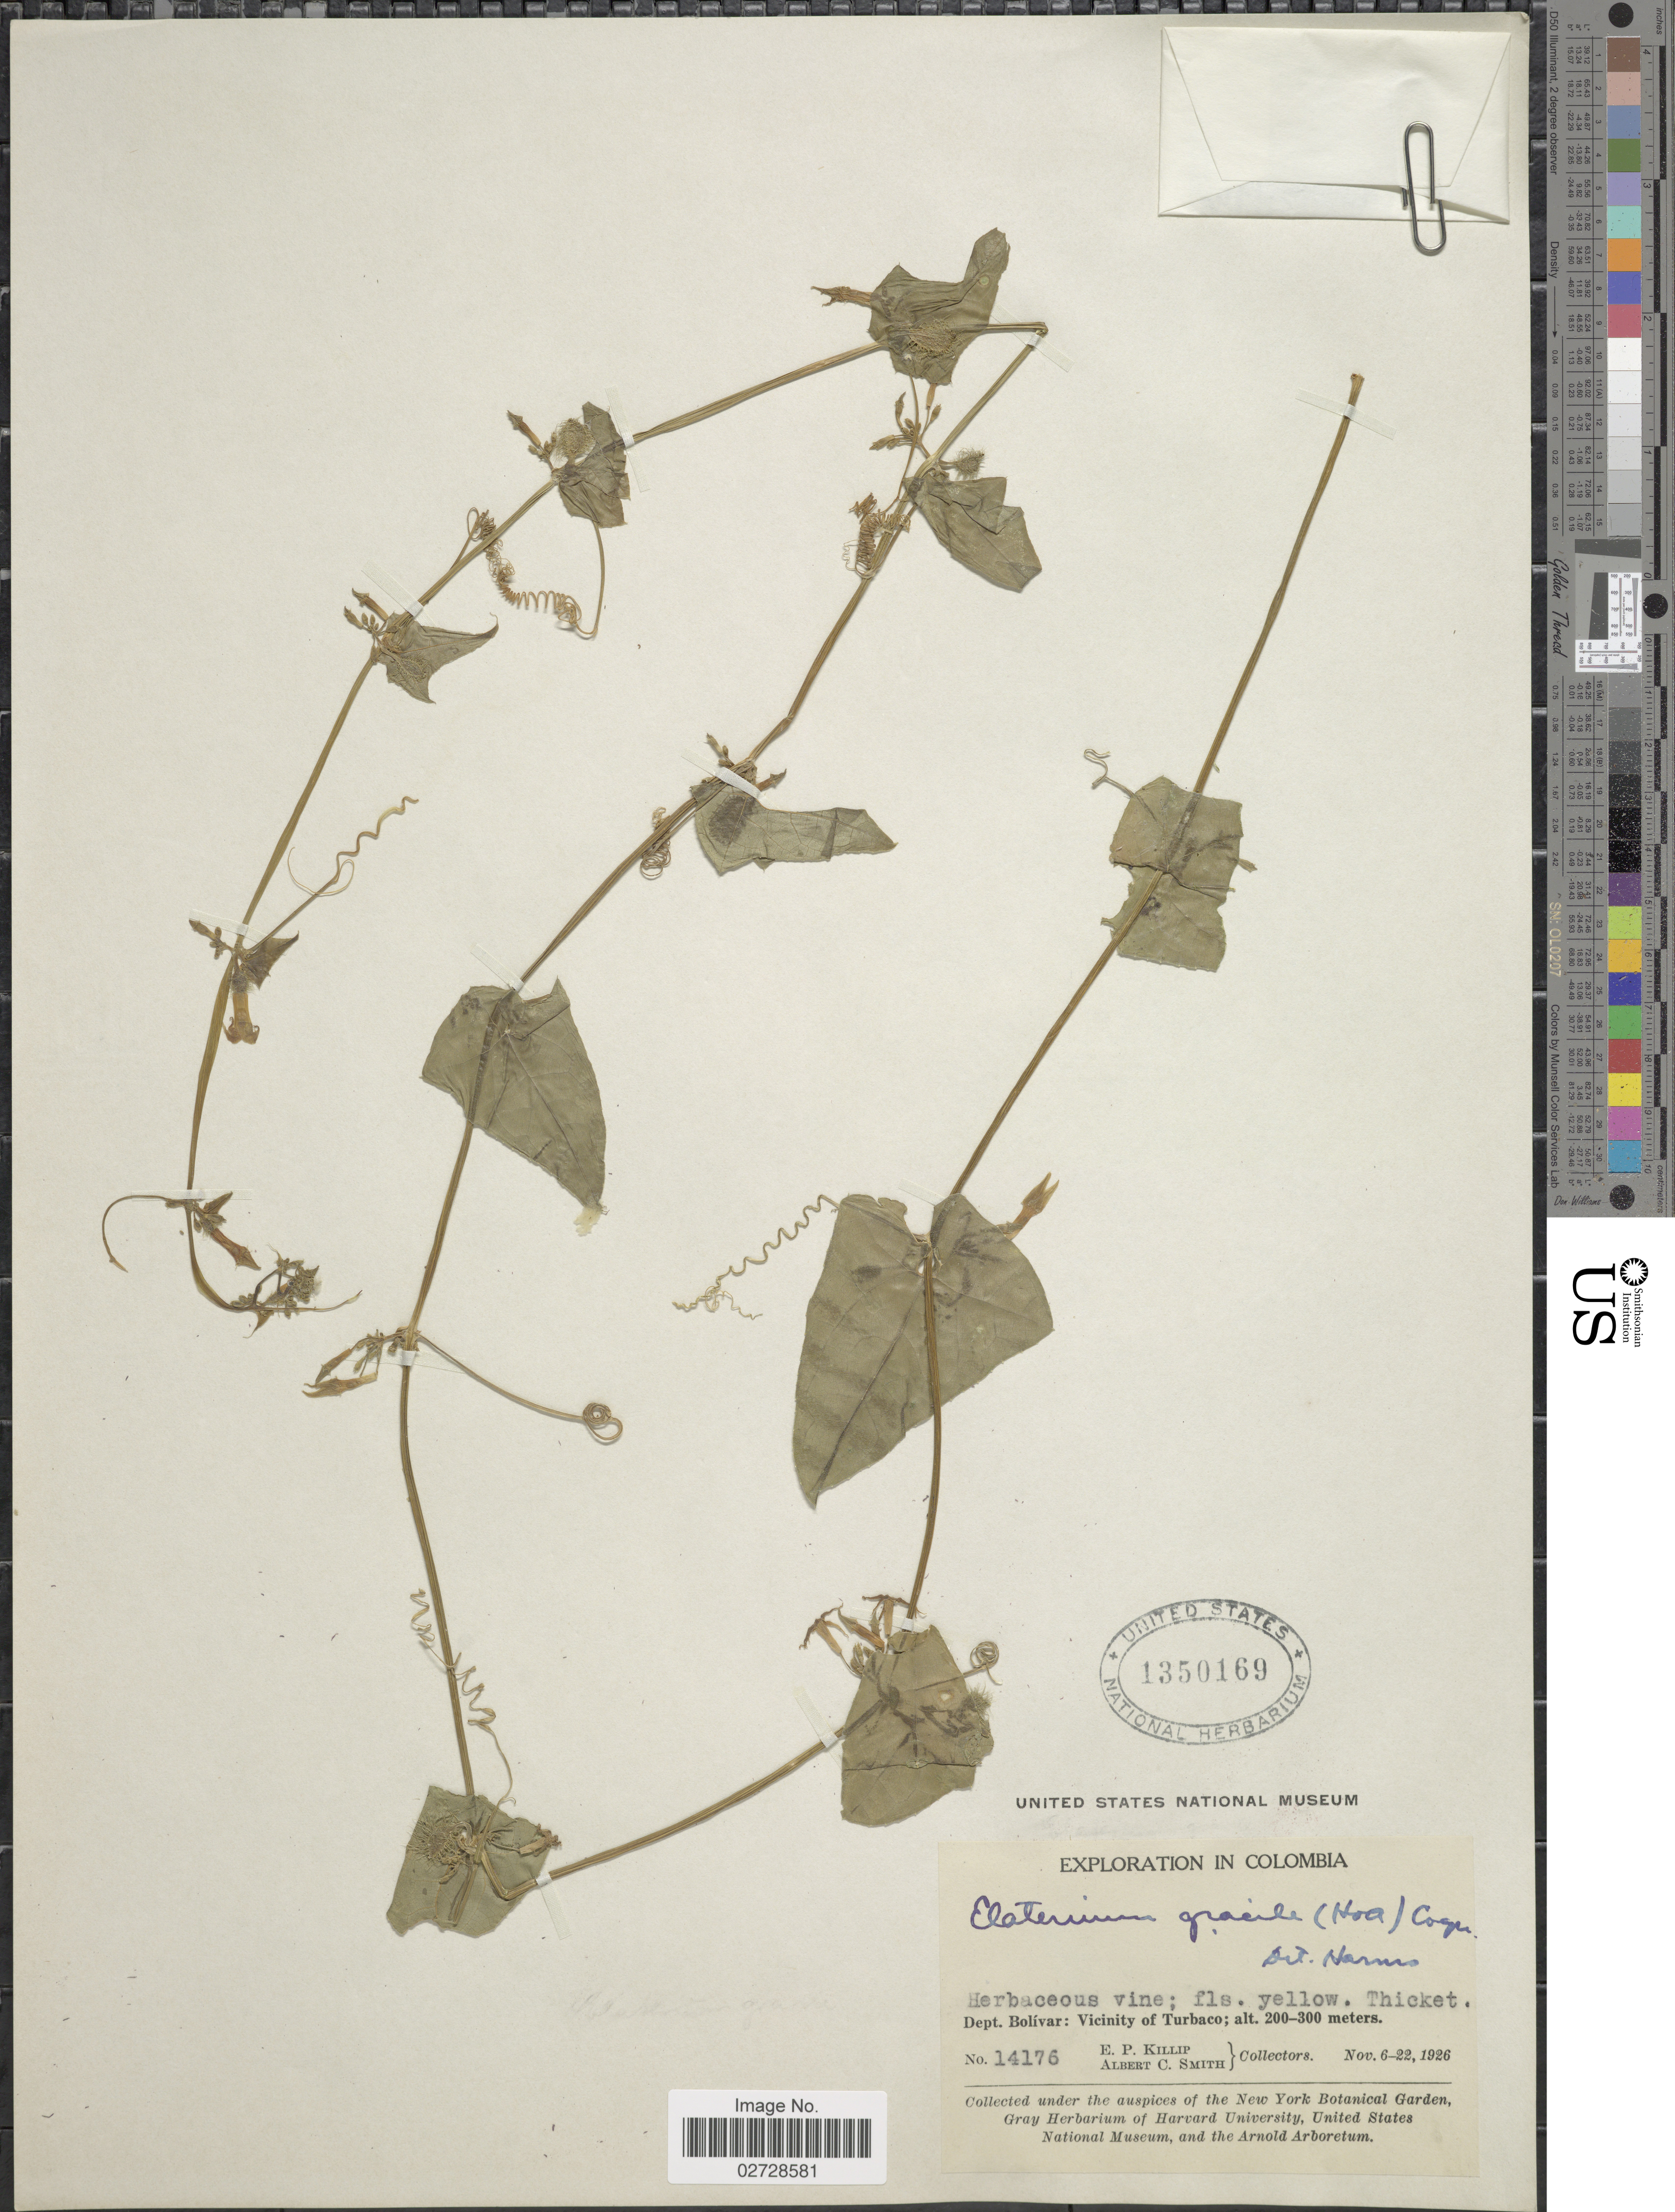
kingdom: Plantae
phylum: Tracheophyta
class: Magnoliopsida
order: Cucurbitales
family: Cucurbitaceae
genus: Cyclanthera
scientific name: Cyclanthera carthagenensis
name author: (Jacq.) H. Schaef. & S.S. Renner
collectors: E. P. Killip & A. C. Smith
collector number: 14176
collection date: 1926-11-06/1926-11-22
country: Colombia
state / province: Bolívar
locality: Vicinity of Turbaco.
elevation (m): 200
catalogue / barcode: US 1350169